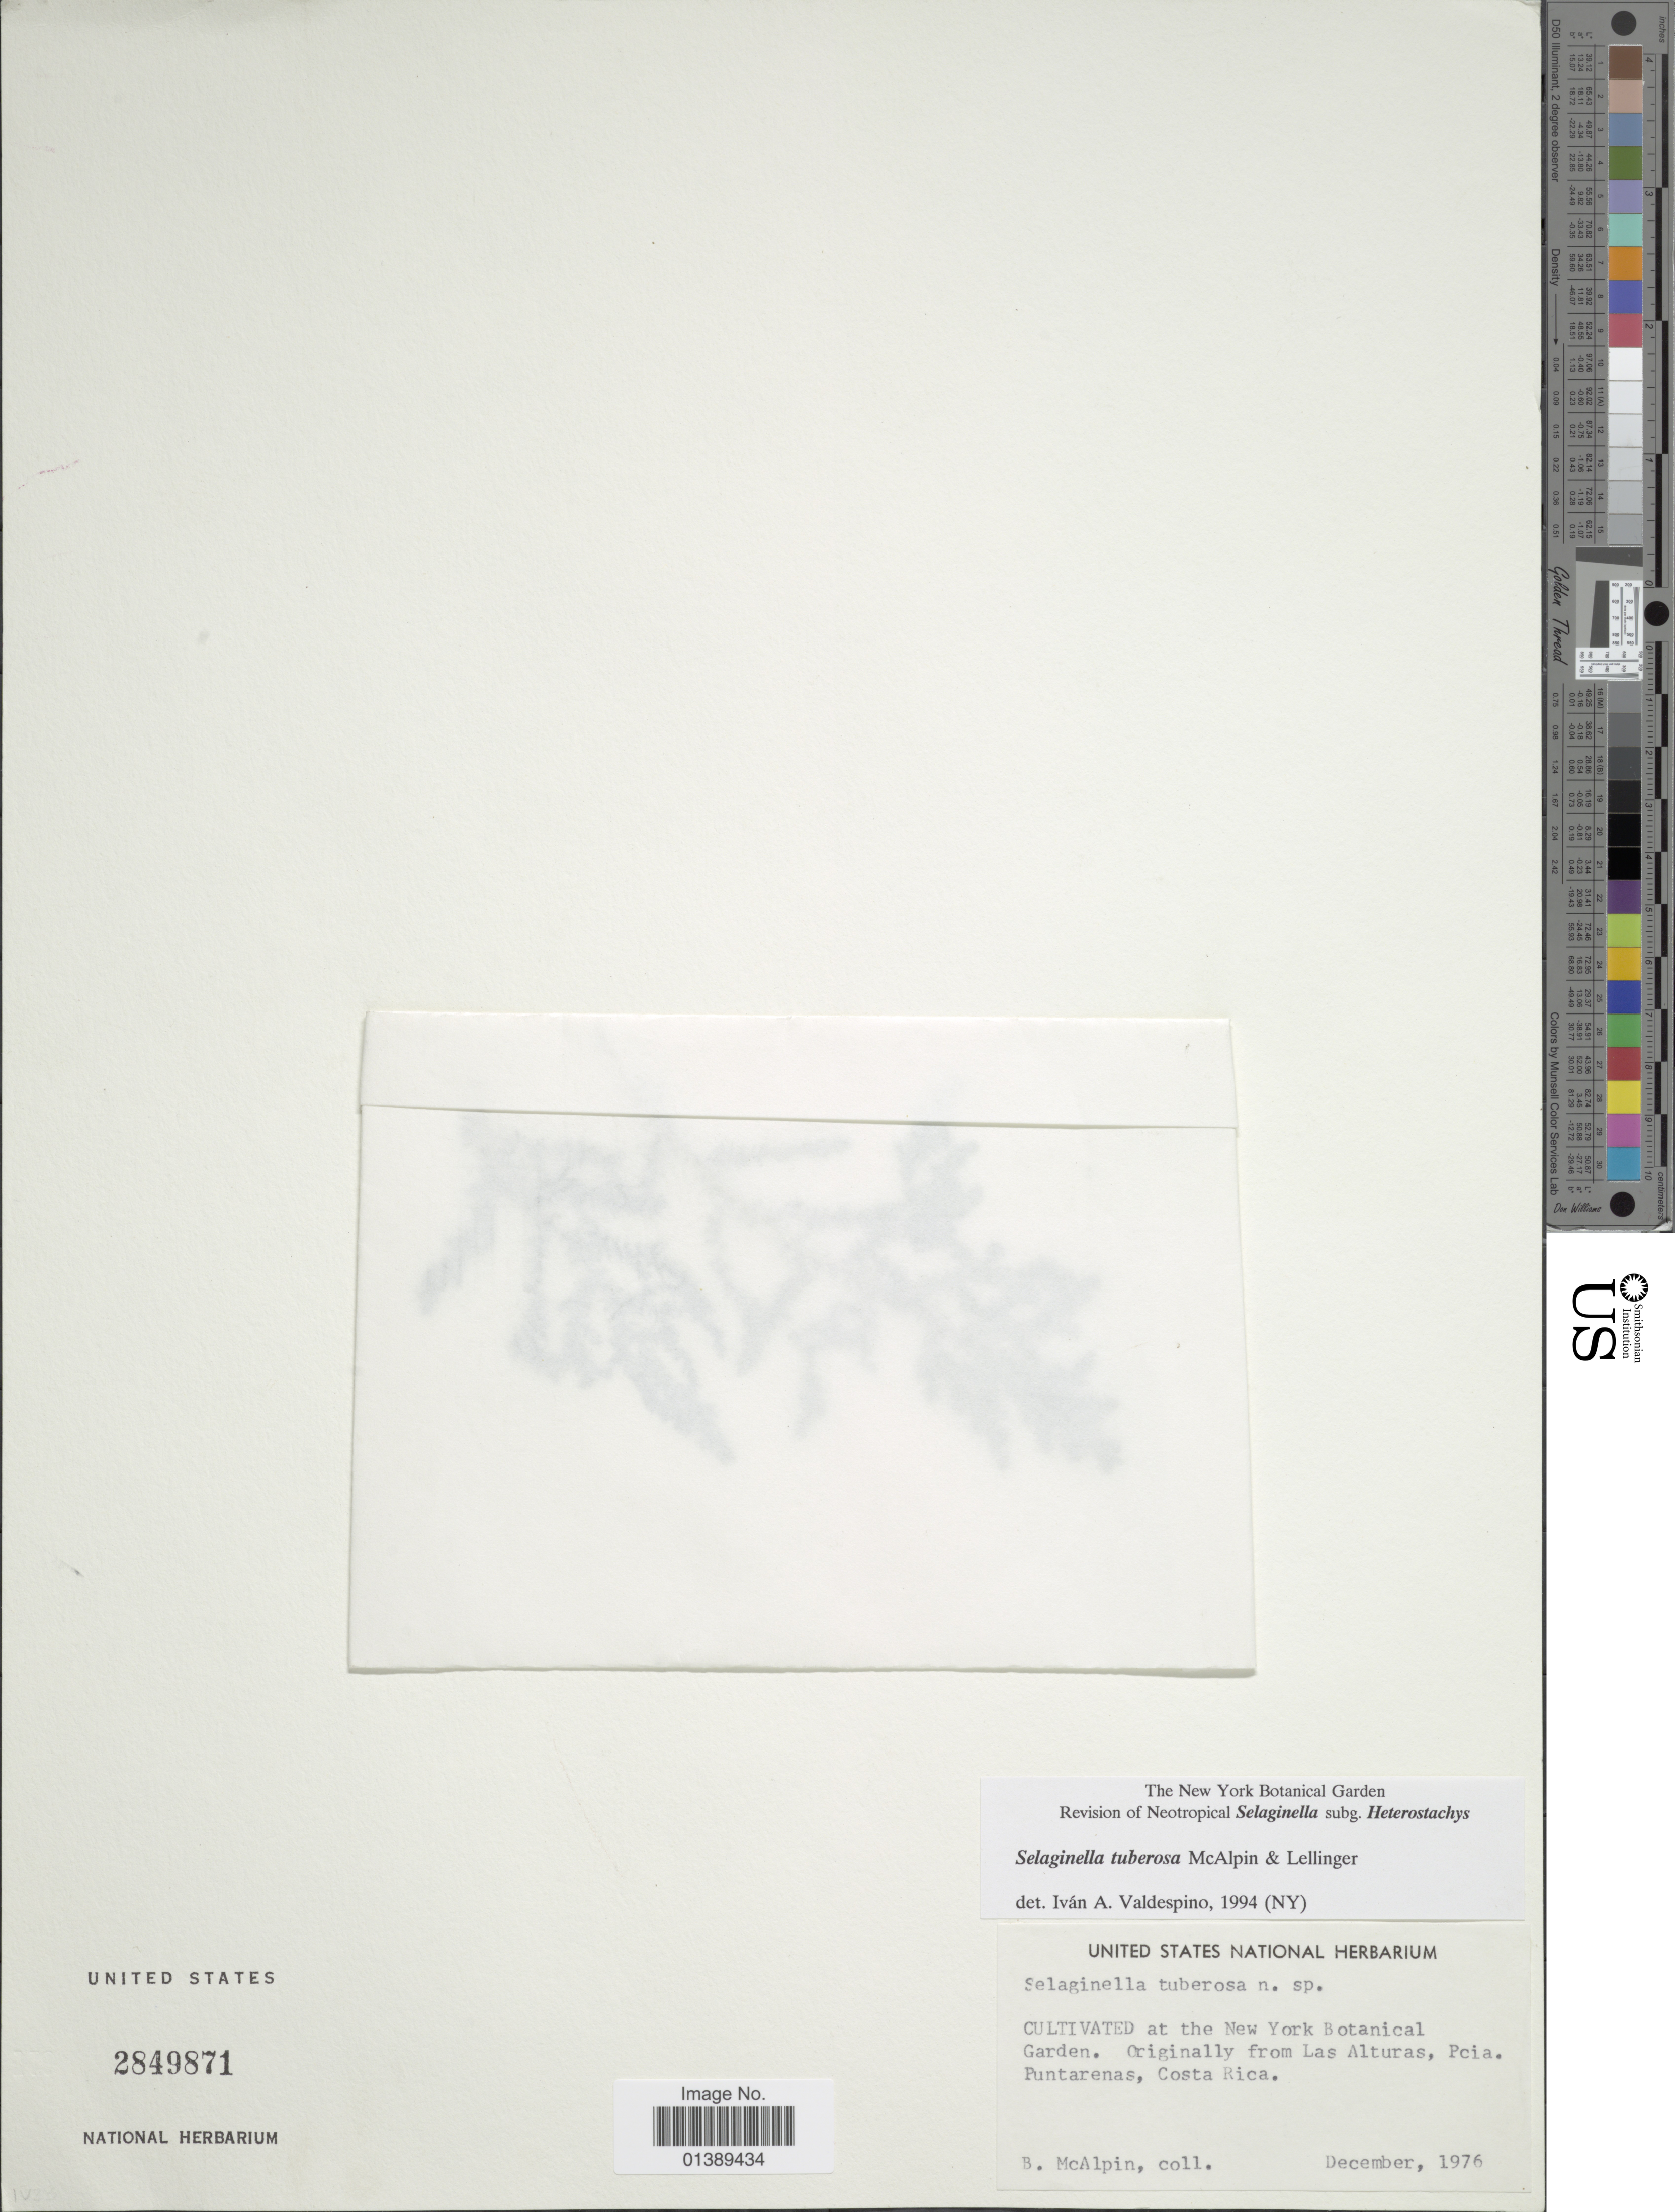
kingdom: Plantae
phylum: Tracheophyta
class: Lycopodiopsida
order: Selaginellales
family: Selaginellaceae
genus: Selaginella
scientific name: Selaginella tuberosa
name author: McAlpin & Lellinger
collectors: B. McAlpin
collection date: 1976-12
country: Costa Rica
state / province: Puntarenas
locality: Cutivated at the New York Botanical Garden. Originally from Las Alturas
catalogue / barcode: US 2849871